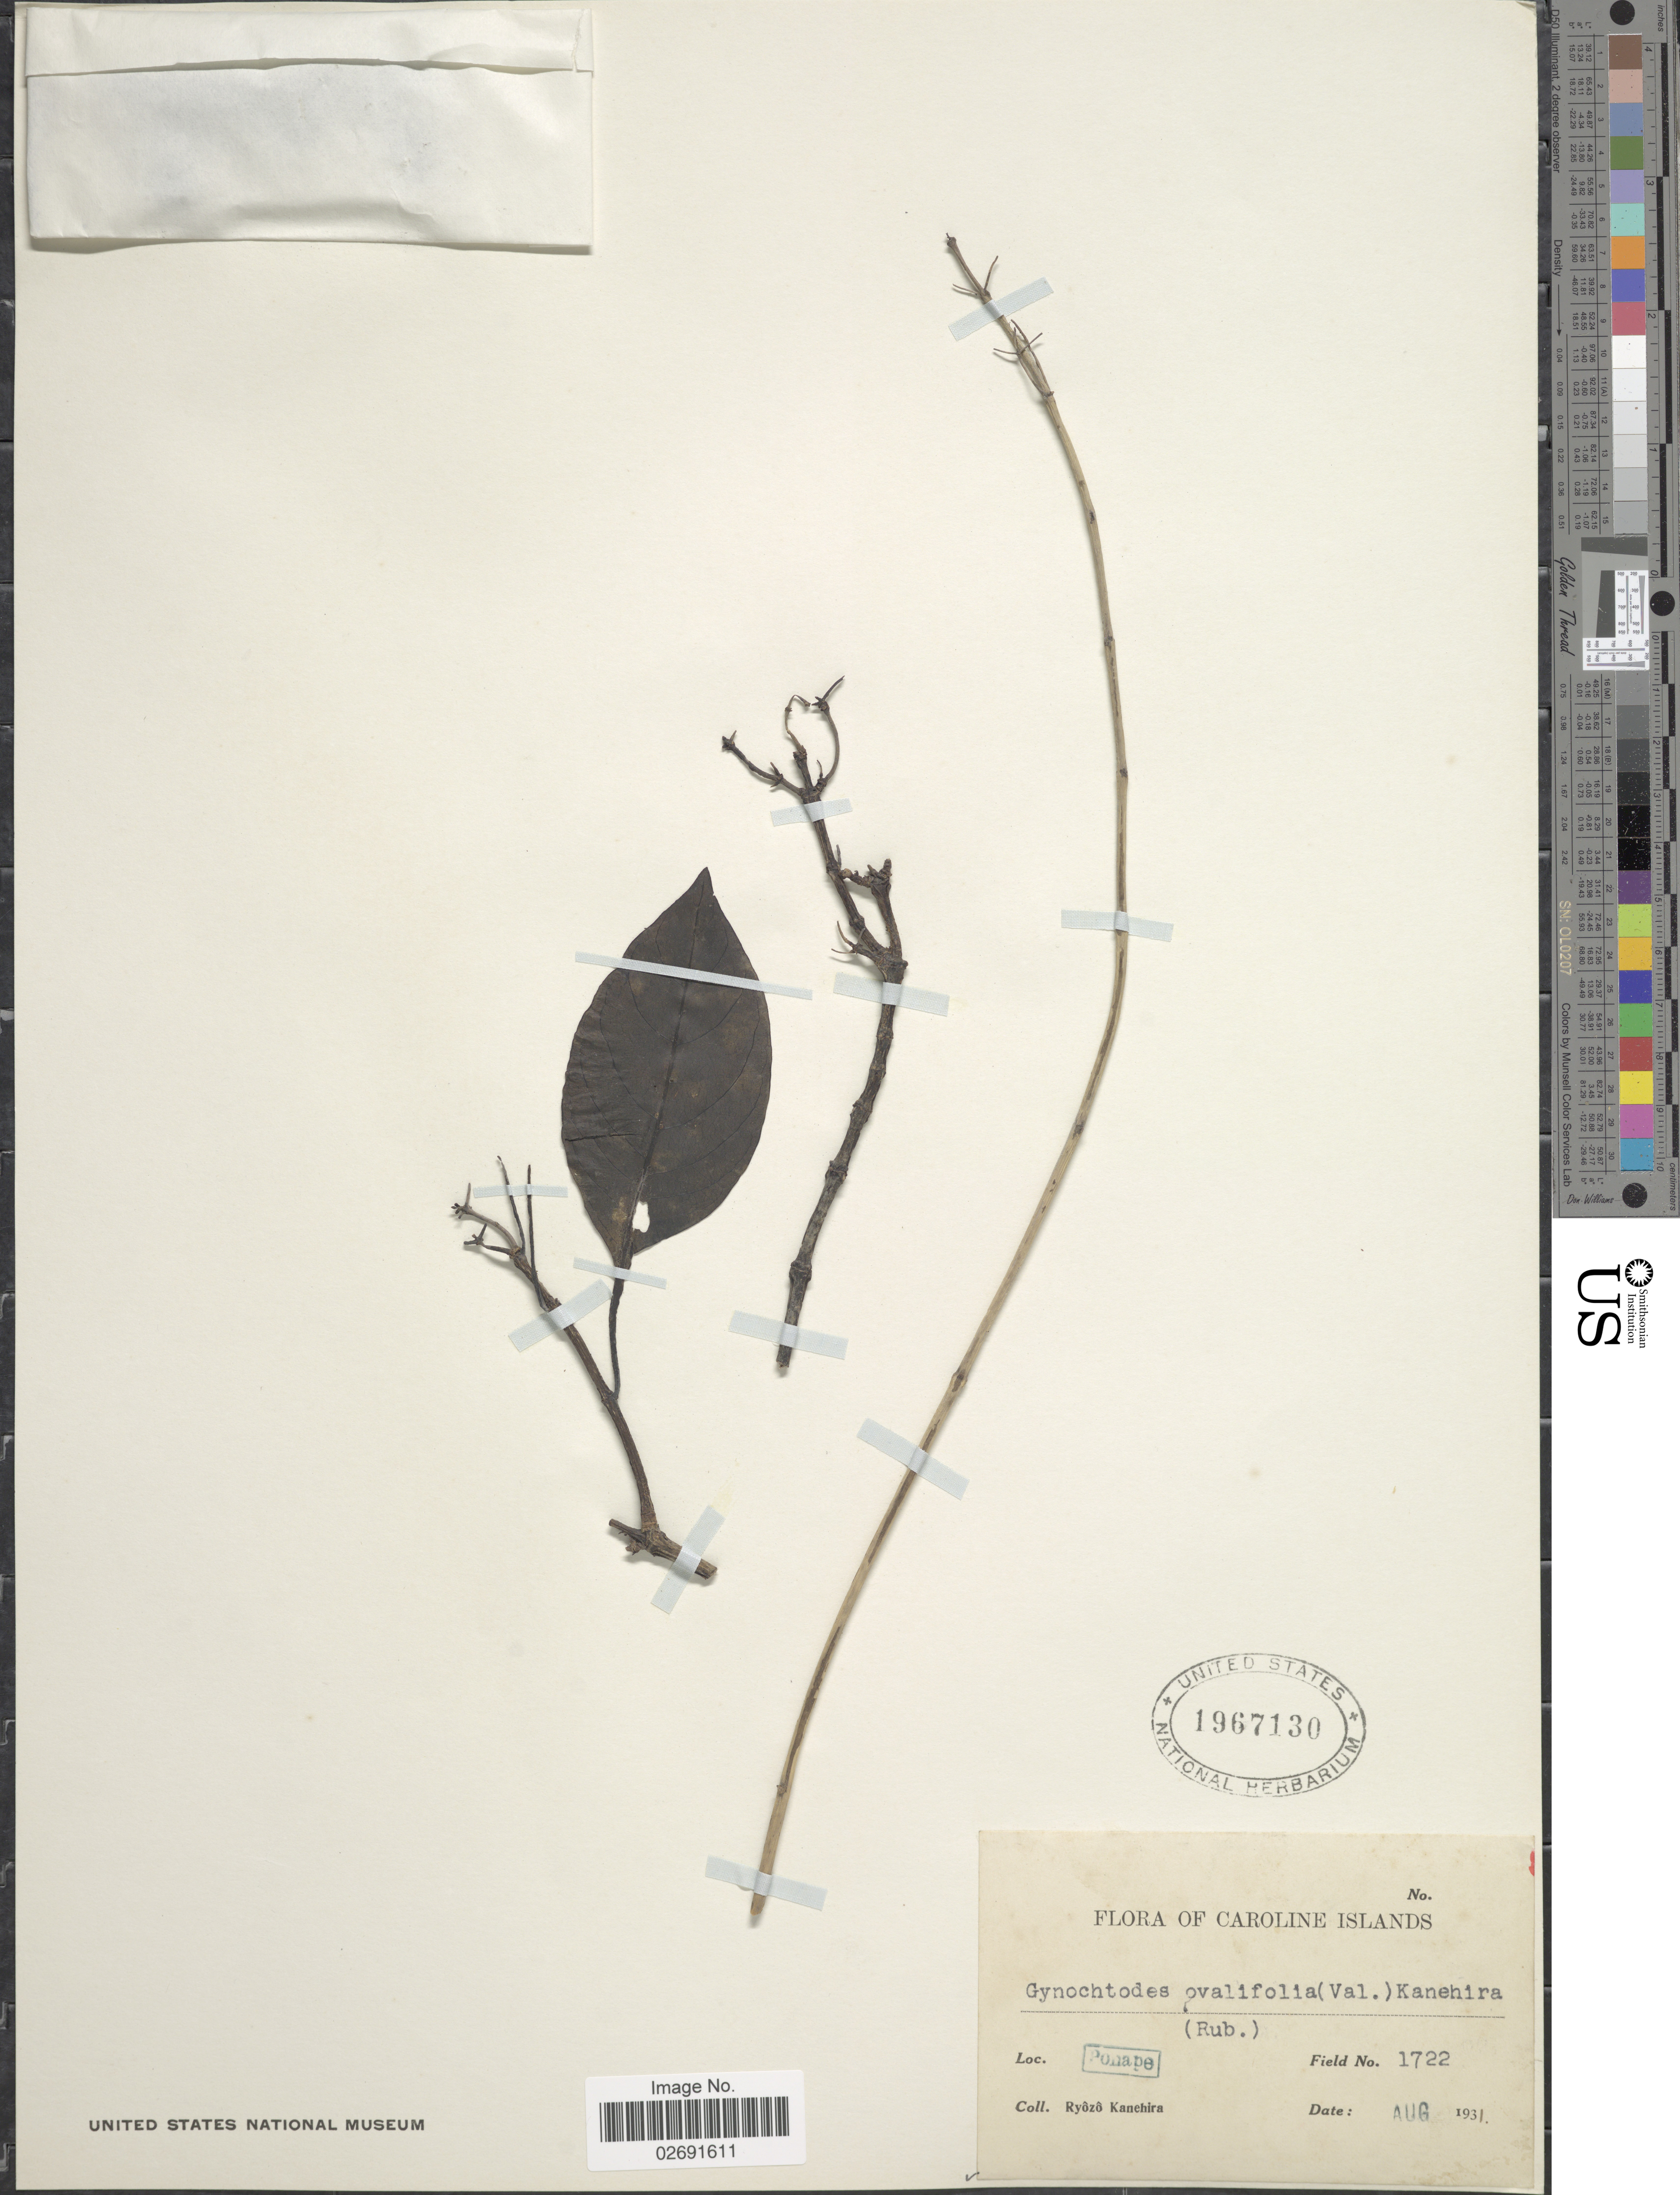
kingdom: Plantae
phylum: Tracheophyta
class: Magnoliopsida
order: Gentianales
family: Rubiaceae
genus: Gynochthodes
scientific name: Gynochthodes epiphytica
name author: (Rech. f.) A.C. Sm. & S.P. Darwin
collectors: R. Kanehira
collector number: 1272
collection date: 1931-08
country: Micronesia, Federated States of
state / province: Pohnpei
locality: Caroline Islands, Ponape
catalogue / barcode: US 1967130